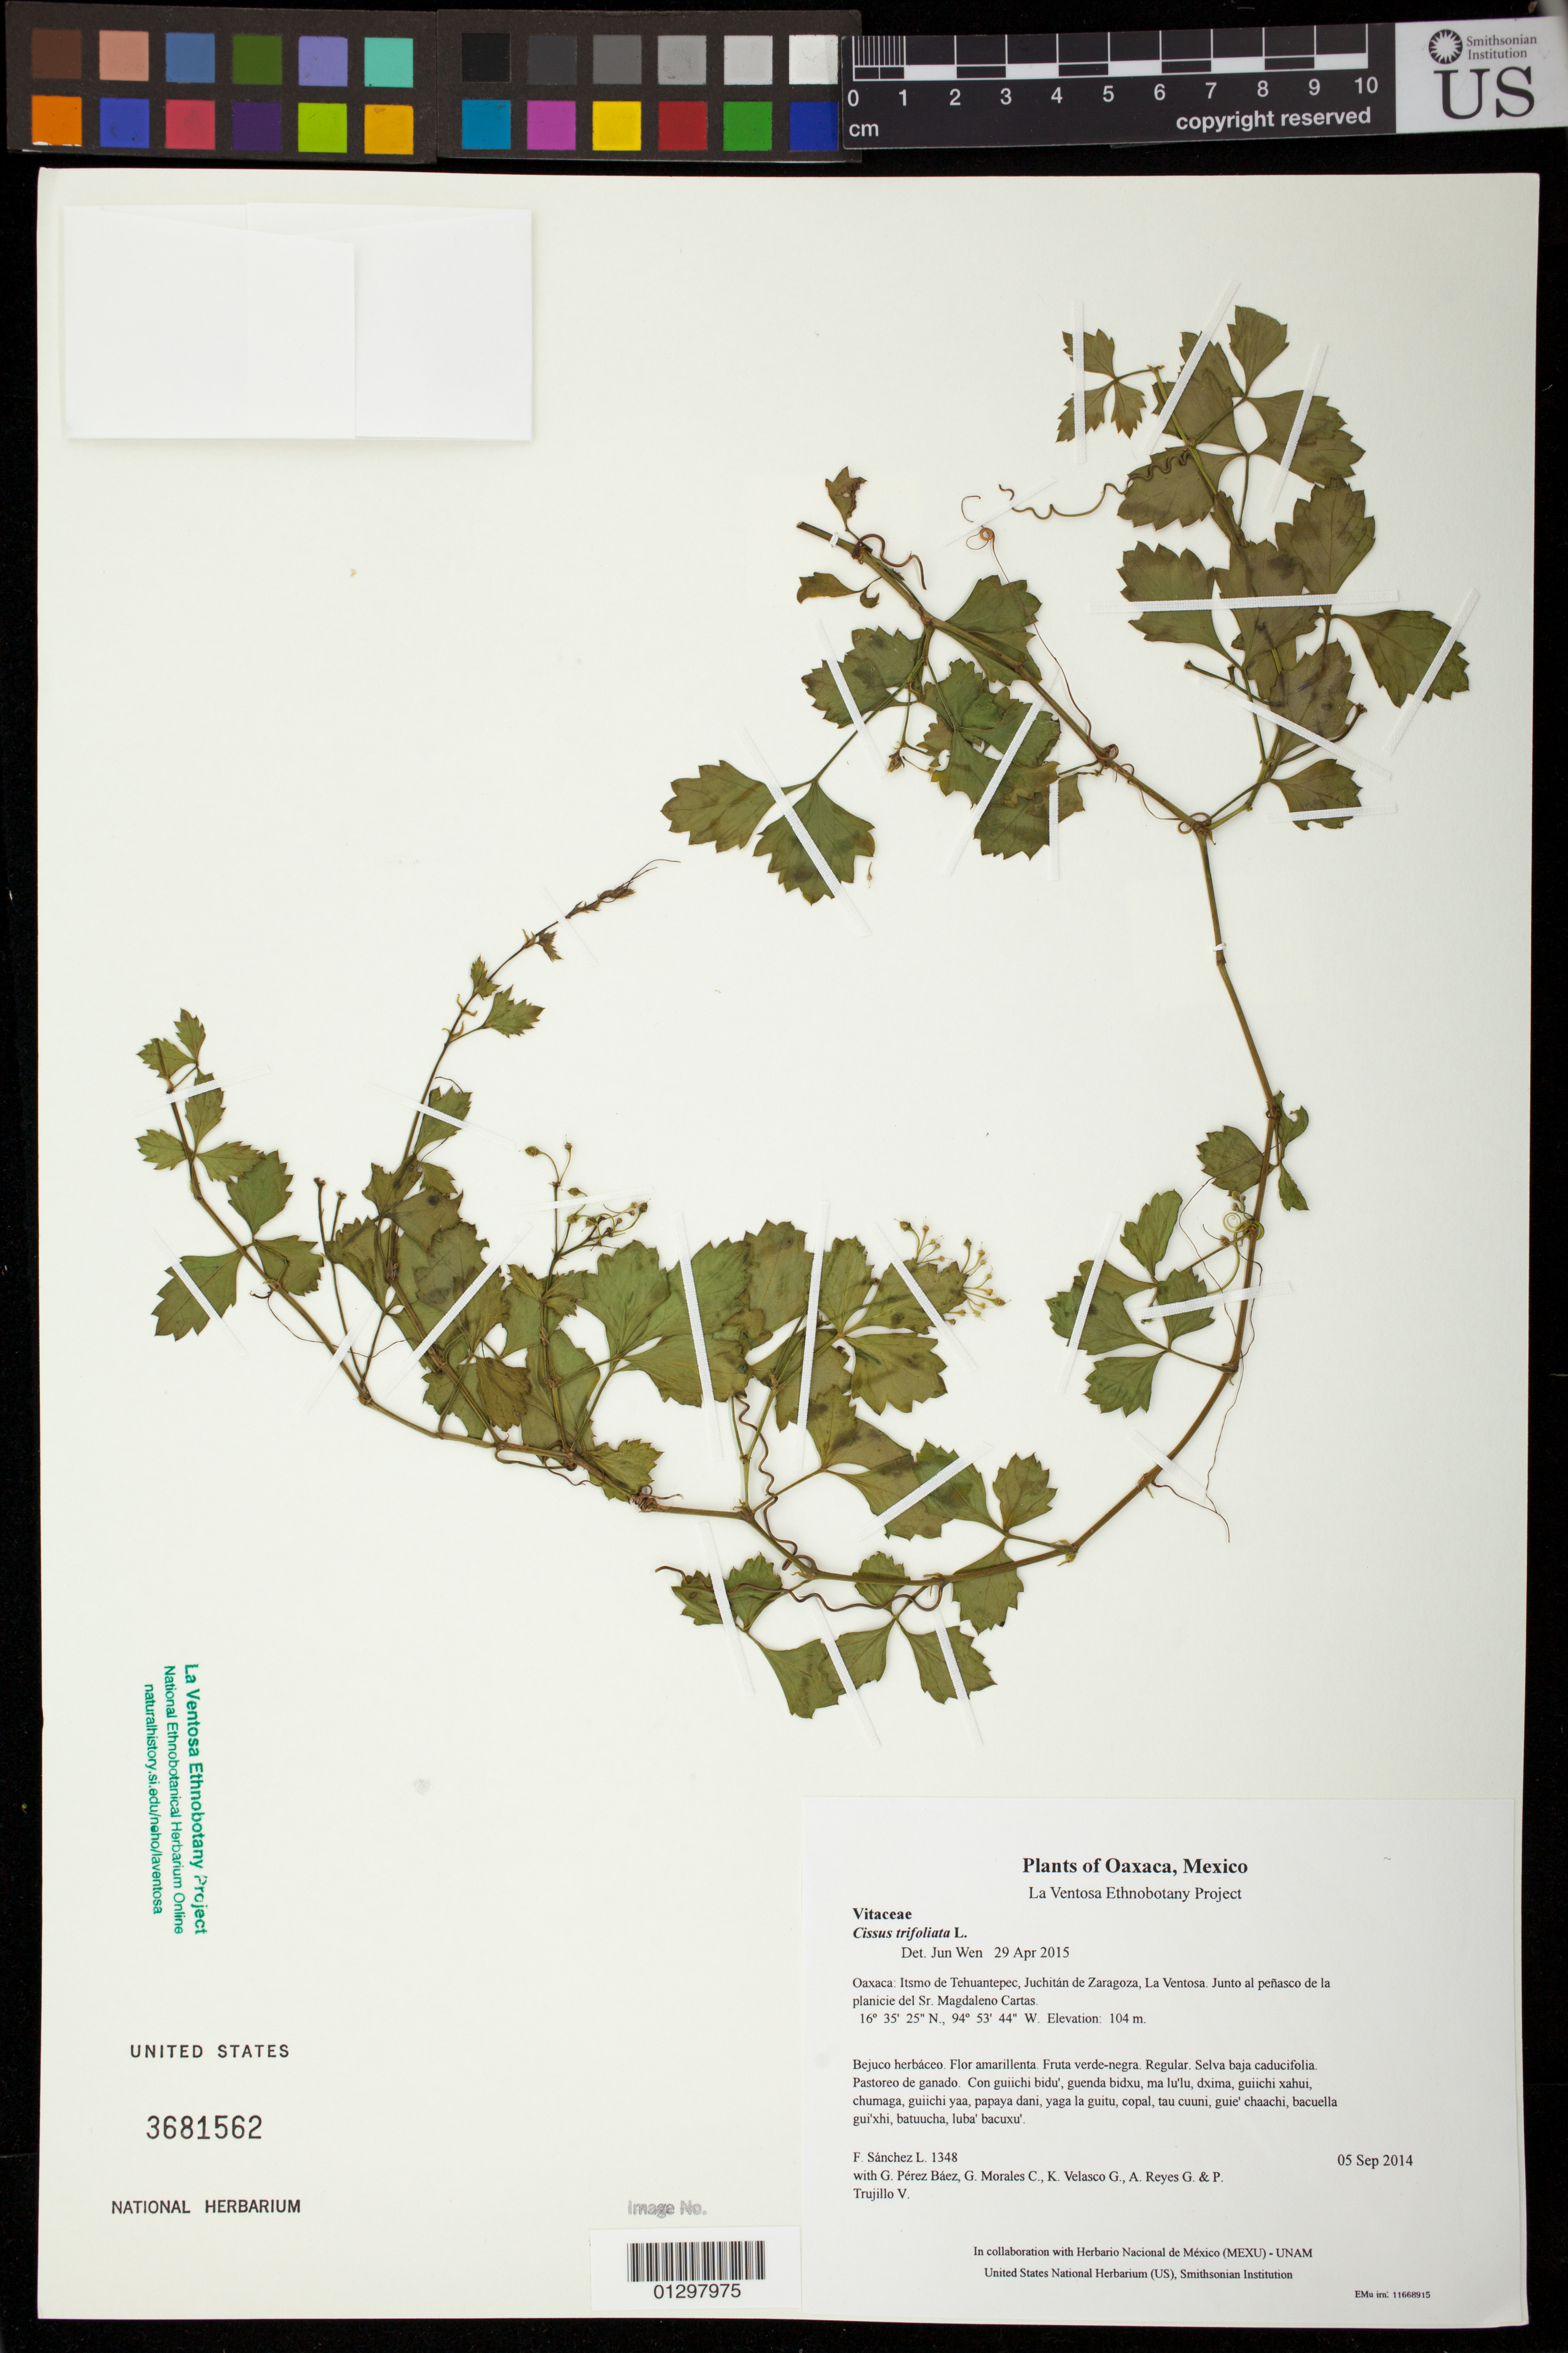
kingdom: Plantae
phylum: Tracheophyta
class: Magnoliopsida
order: Vitales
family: Vitaceae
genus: Cissus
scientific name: Cissus trifoliata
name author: (L.) L.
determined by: Wen, Jun, (BOT), Smithsonian Institution - National Museum of Natural History (UNITED STATES)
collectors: F. Sánchez L., G. Pérez Báez, G. Morales C., K. Velasco G., A. Reyes G. & P. Trujillo V.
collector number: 1348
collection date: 2014-09-05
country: Mexico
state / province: Oaxaca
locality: Itsmo de Tehuantepec, Juchitán de Zaragoza, La Ventosa. Junto al peñasco de la planicie del Sr. Magdaleno Cartas.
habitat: Selva baja caducifolia. Pastoreo de ganado.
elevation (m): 104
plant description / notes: JEBOT, MEXU, SERO, US; Luba'. Guie' naguchi ga. Cuaananaxhi naga'-nayaase. Nuu.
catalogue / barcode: US 3681562